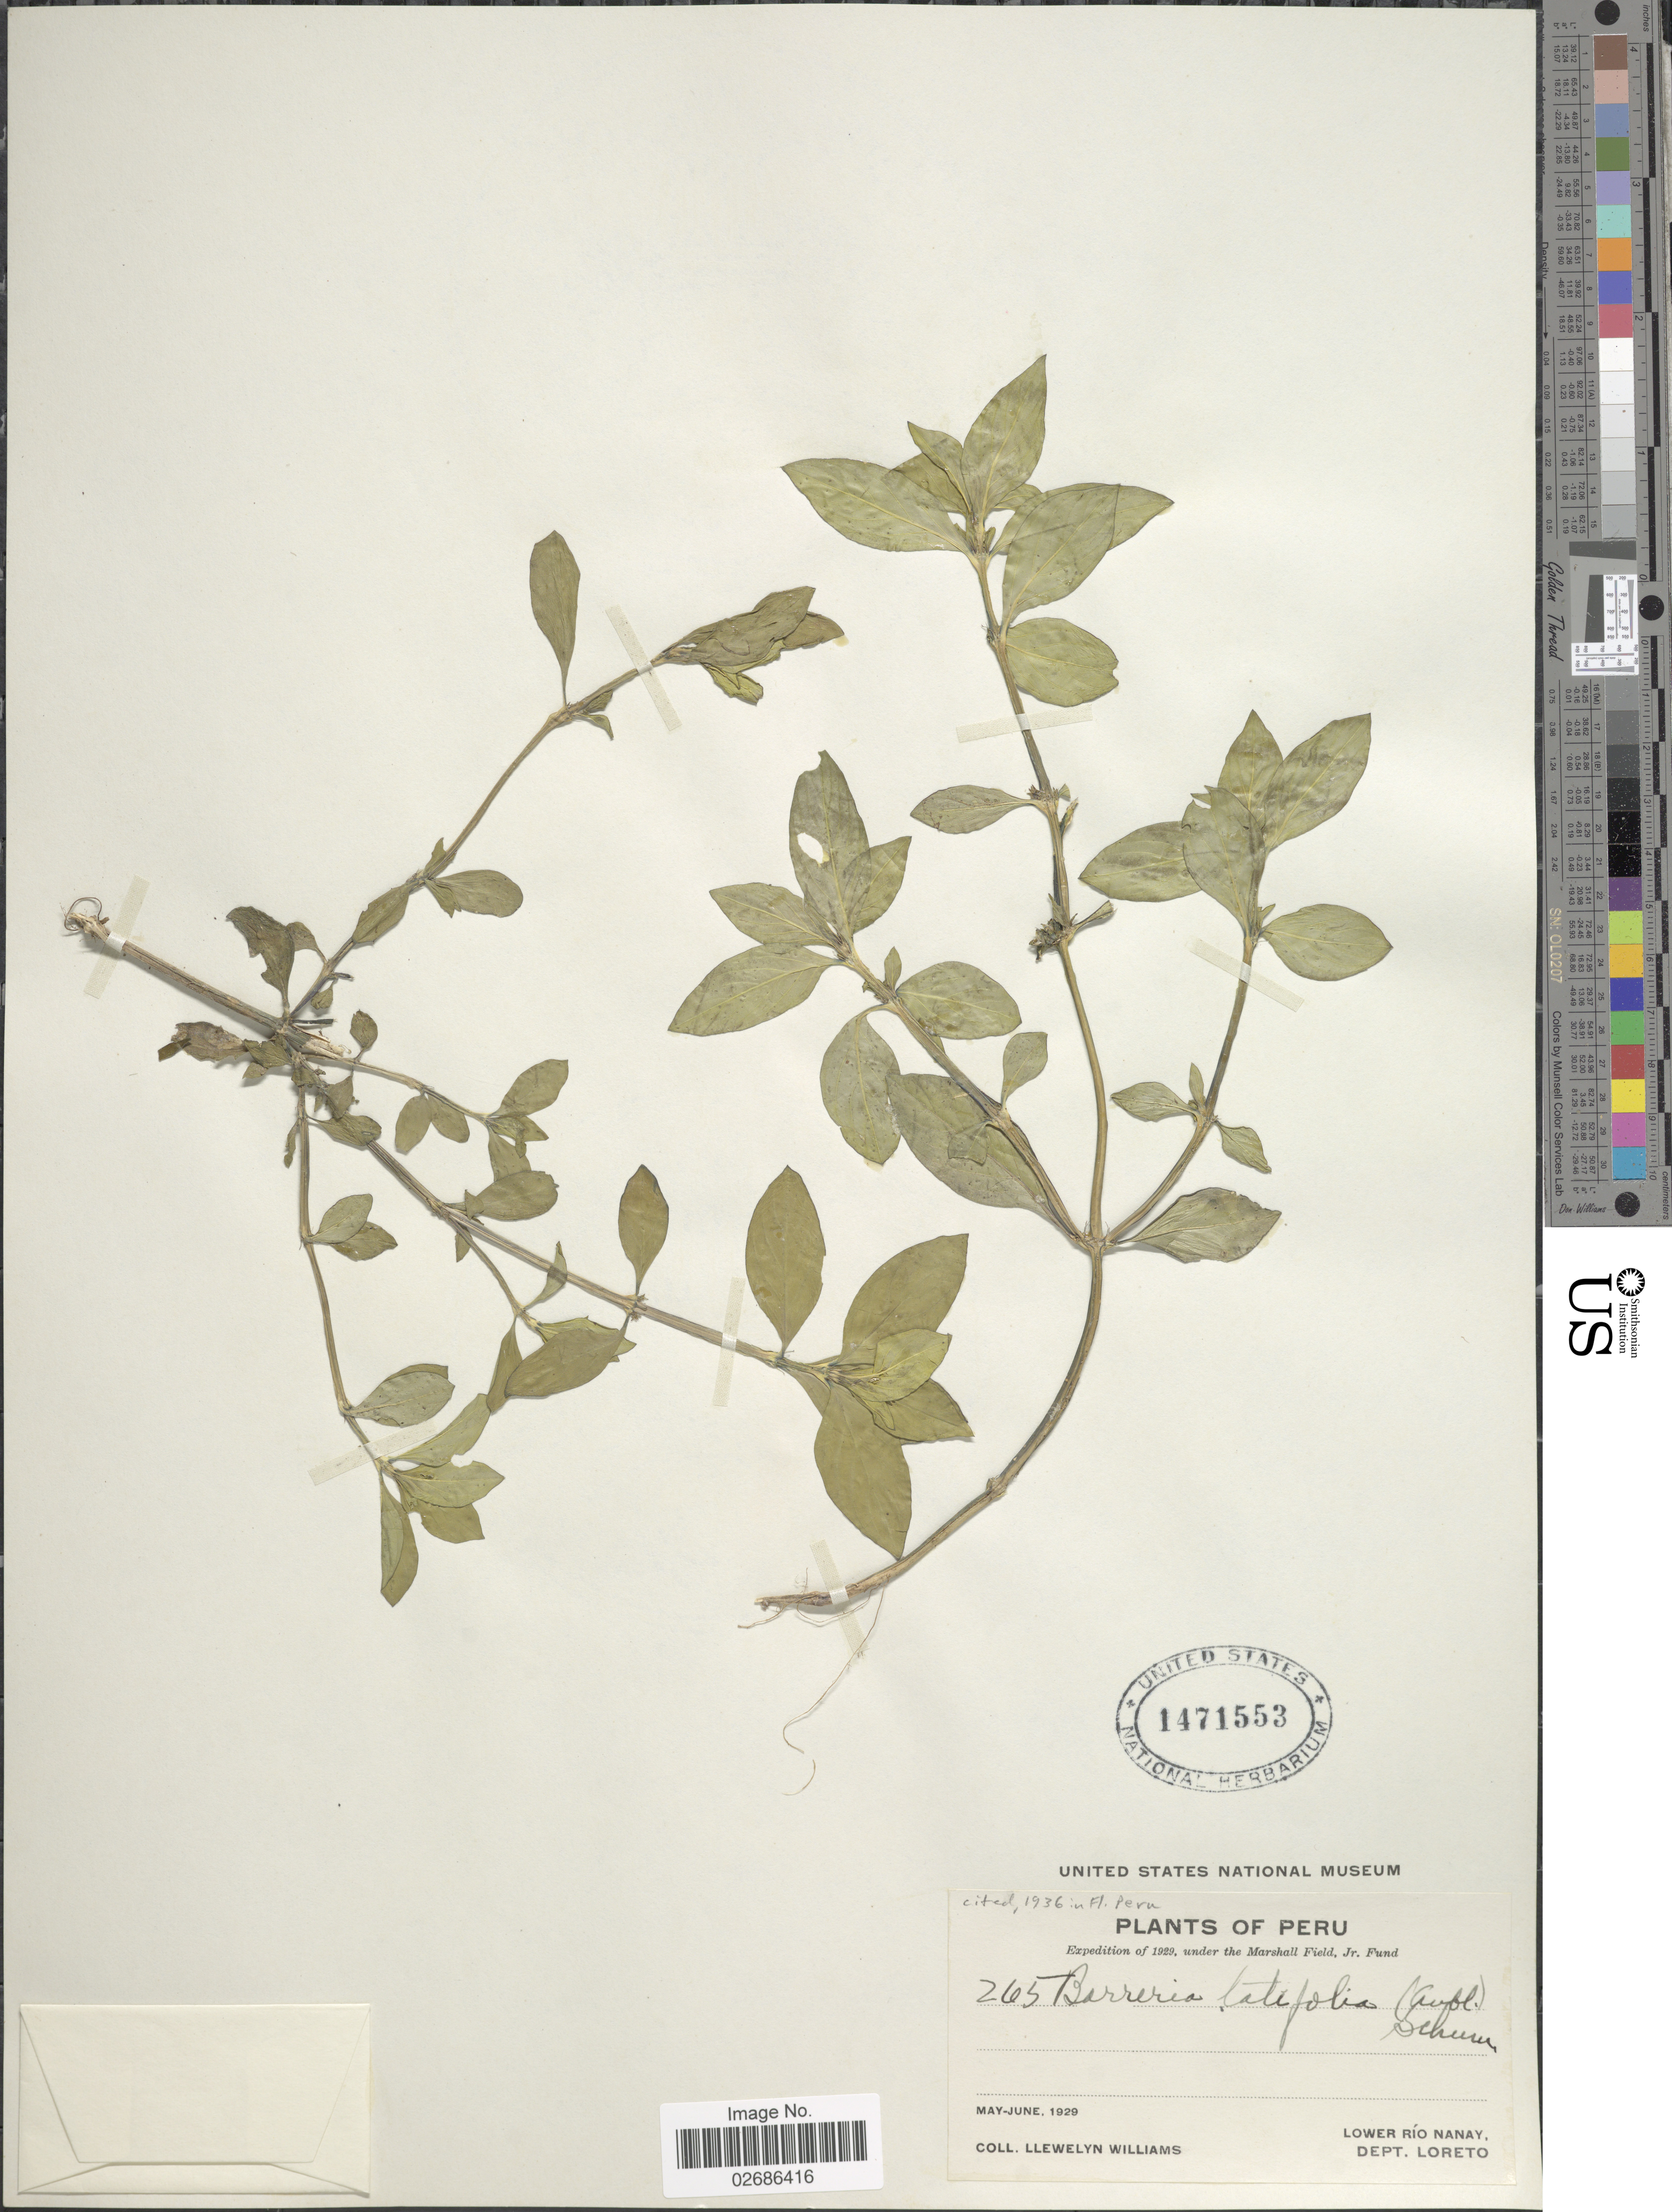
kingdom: Plantae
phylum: Tracheophyta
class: Magnoliopsida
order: Gentianales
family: Rubiaceae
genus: Borreria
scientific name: Borreria latifolia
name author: (Aubl.) K. Schum.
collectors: Ll. Williams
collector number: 2651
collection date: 1929-05/1929-06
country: Peru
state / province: Loreto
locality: Lower Rio Nanay, Dept. Loreto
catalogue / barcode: US 1471553